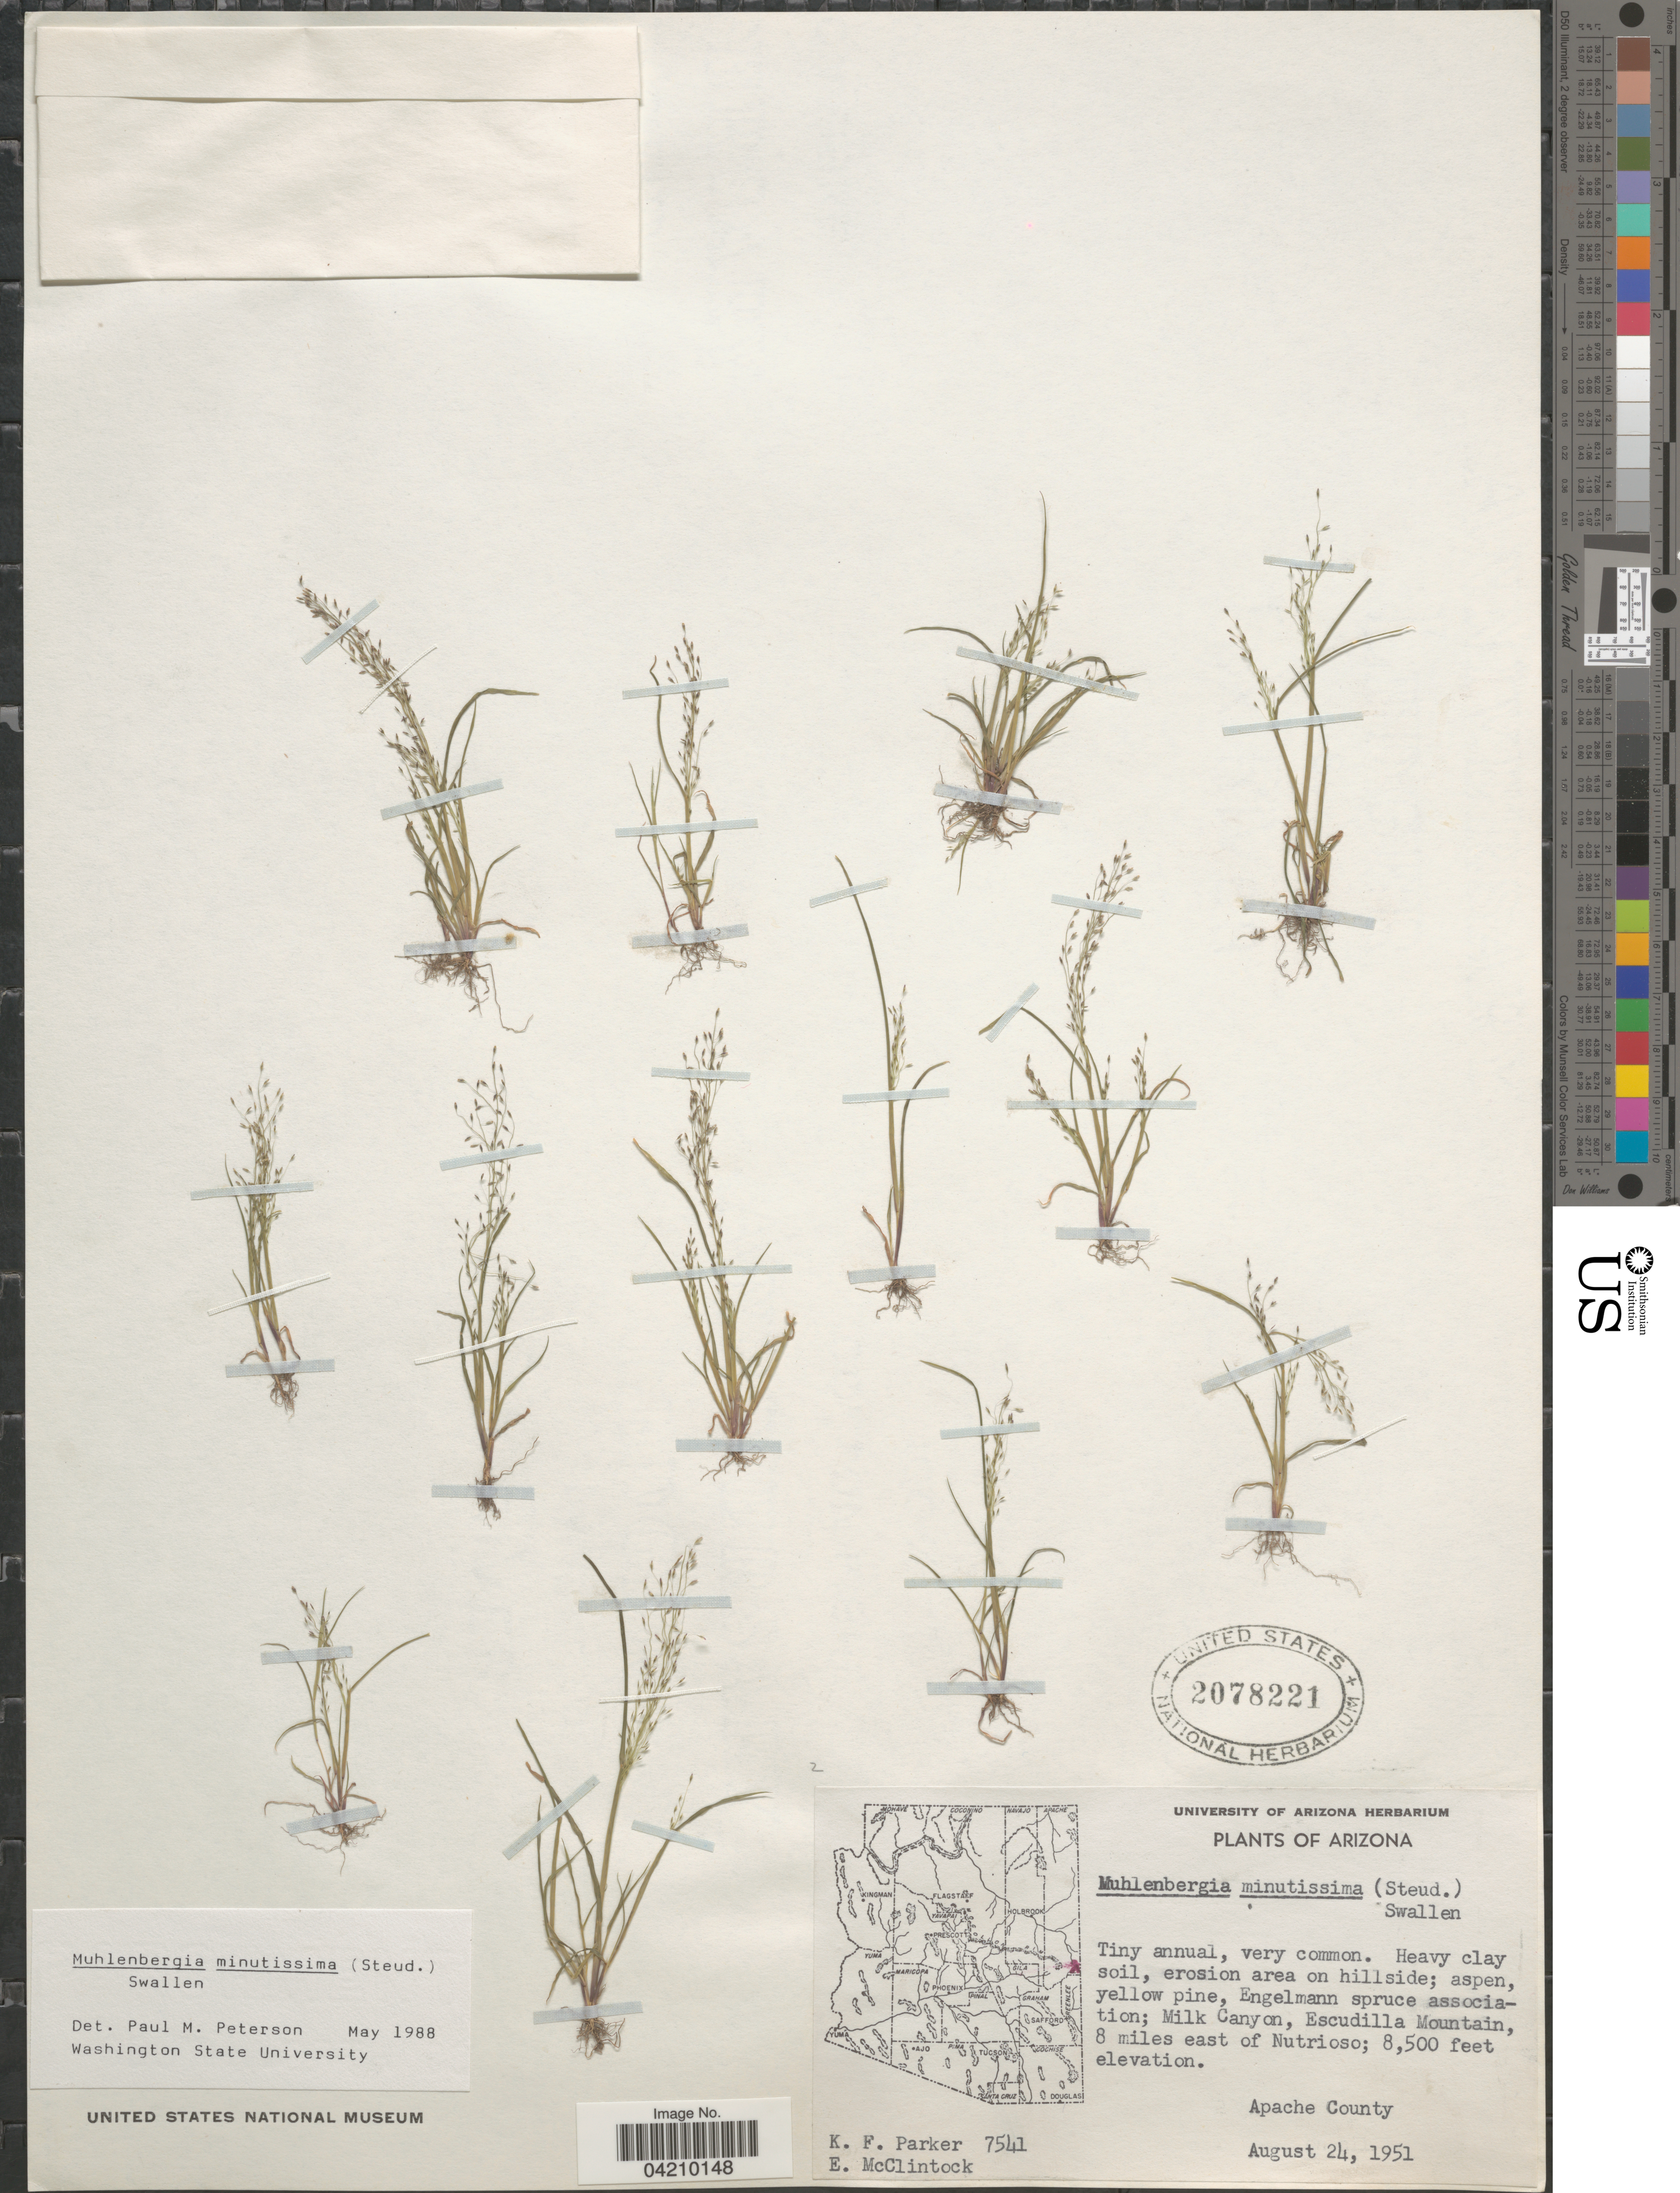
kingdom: Plantae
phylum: Tracheophyta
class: Liliopsida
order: Poales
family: Poaceae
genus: Muhlenbergia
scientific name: Muhlenbergia minutissima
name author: (Steud.) Swallen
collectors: K. F. Parker & E. McClintock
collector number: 7541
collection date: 1951-08-24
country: United States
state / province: Arizona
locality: Milk Canyon, Escudilla Mountain, 8 miles east of Nutrioso; Apache County.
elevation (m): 2591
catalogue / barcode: US 2078221